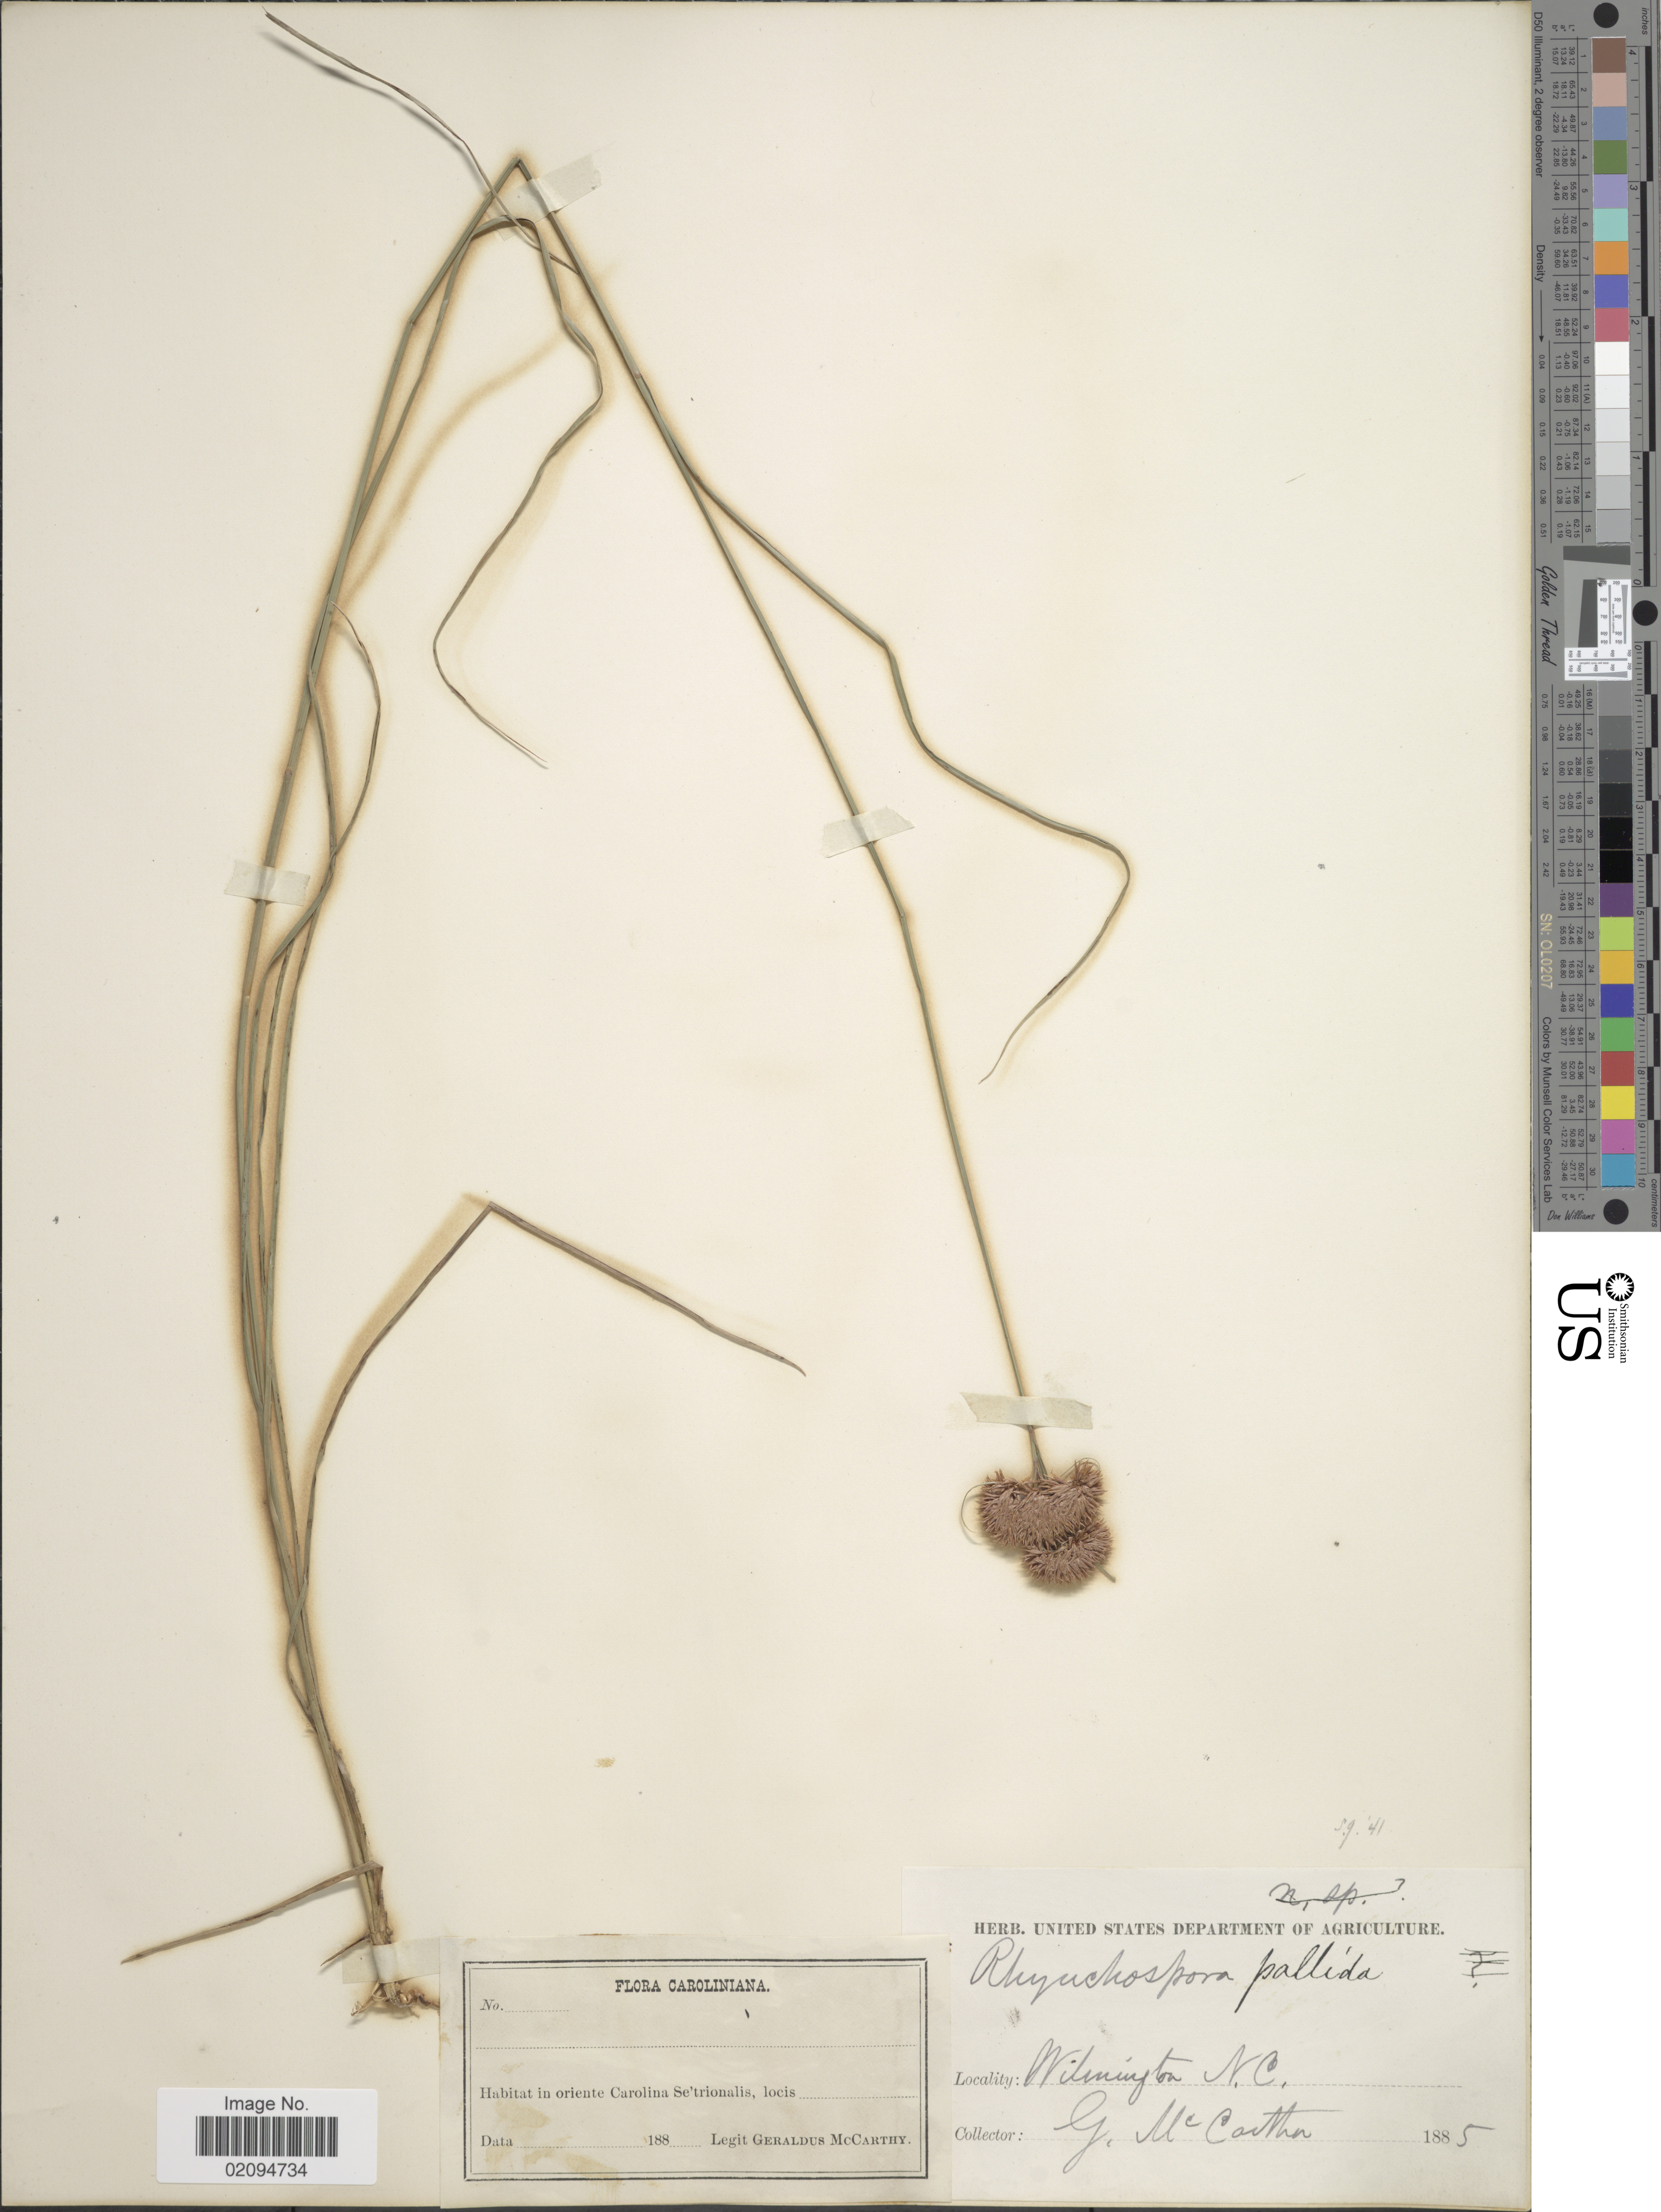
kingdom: Plantae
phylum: Tracheophyta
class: Liliopsida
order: Poales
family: Cyperaceae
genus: Rhynchospora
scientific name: Rhynchospora pallida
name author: M.A. Curtis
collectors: M. McCarthy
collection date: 1885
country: United States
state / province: North Carolina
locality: Wilmington, in oriente Carolina Se'trionalis, locis.